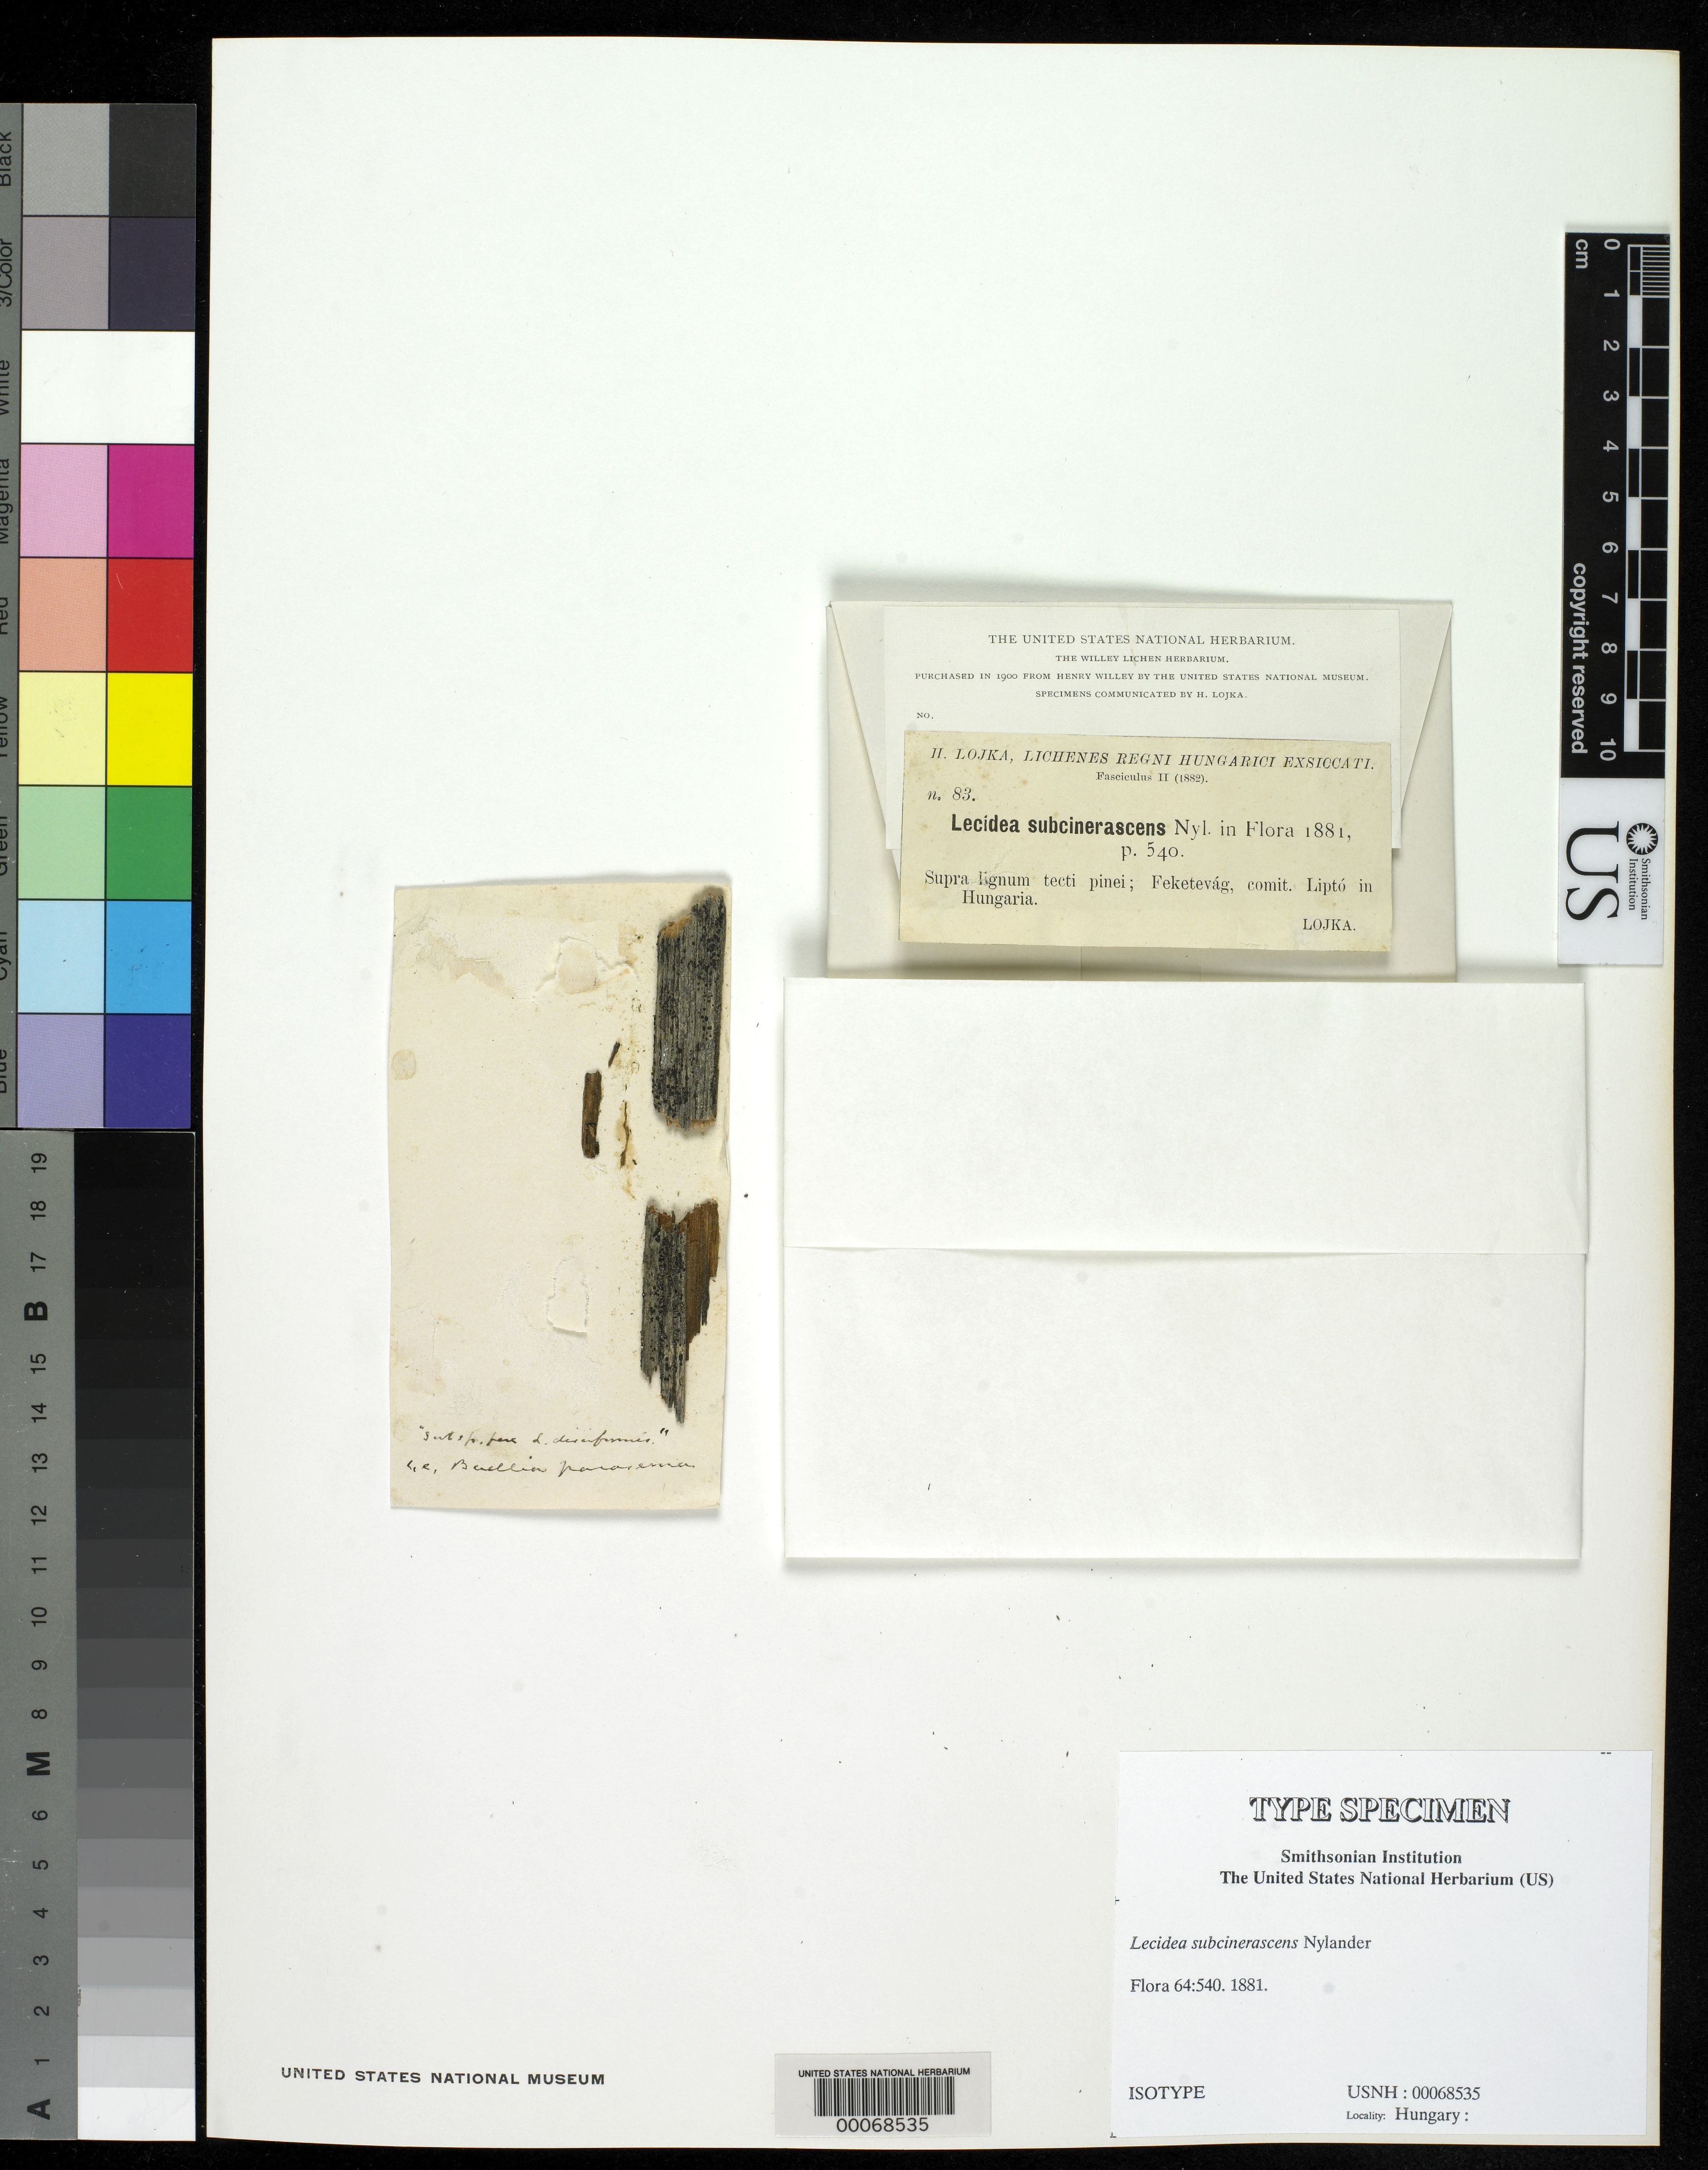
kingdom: Fungi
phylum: Ascomycota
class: Lecanoromycetes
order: Lecideales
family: Lecideaceae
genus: Lecidea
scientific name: Lecidea subcinerascens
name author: Nyl.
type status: Possible Isotype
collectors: H. Lojka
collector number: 83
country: Hungary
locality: Feketevag, Comit. Lipto.